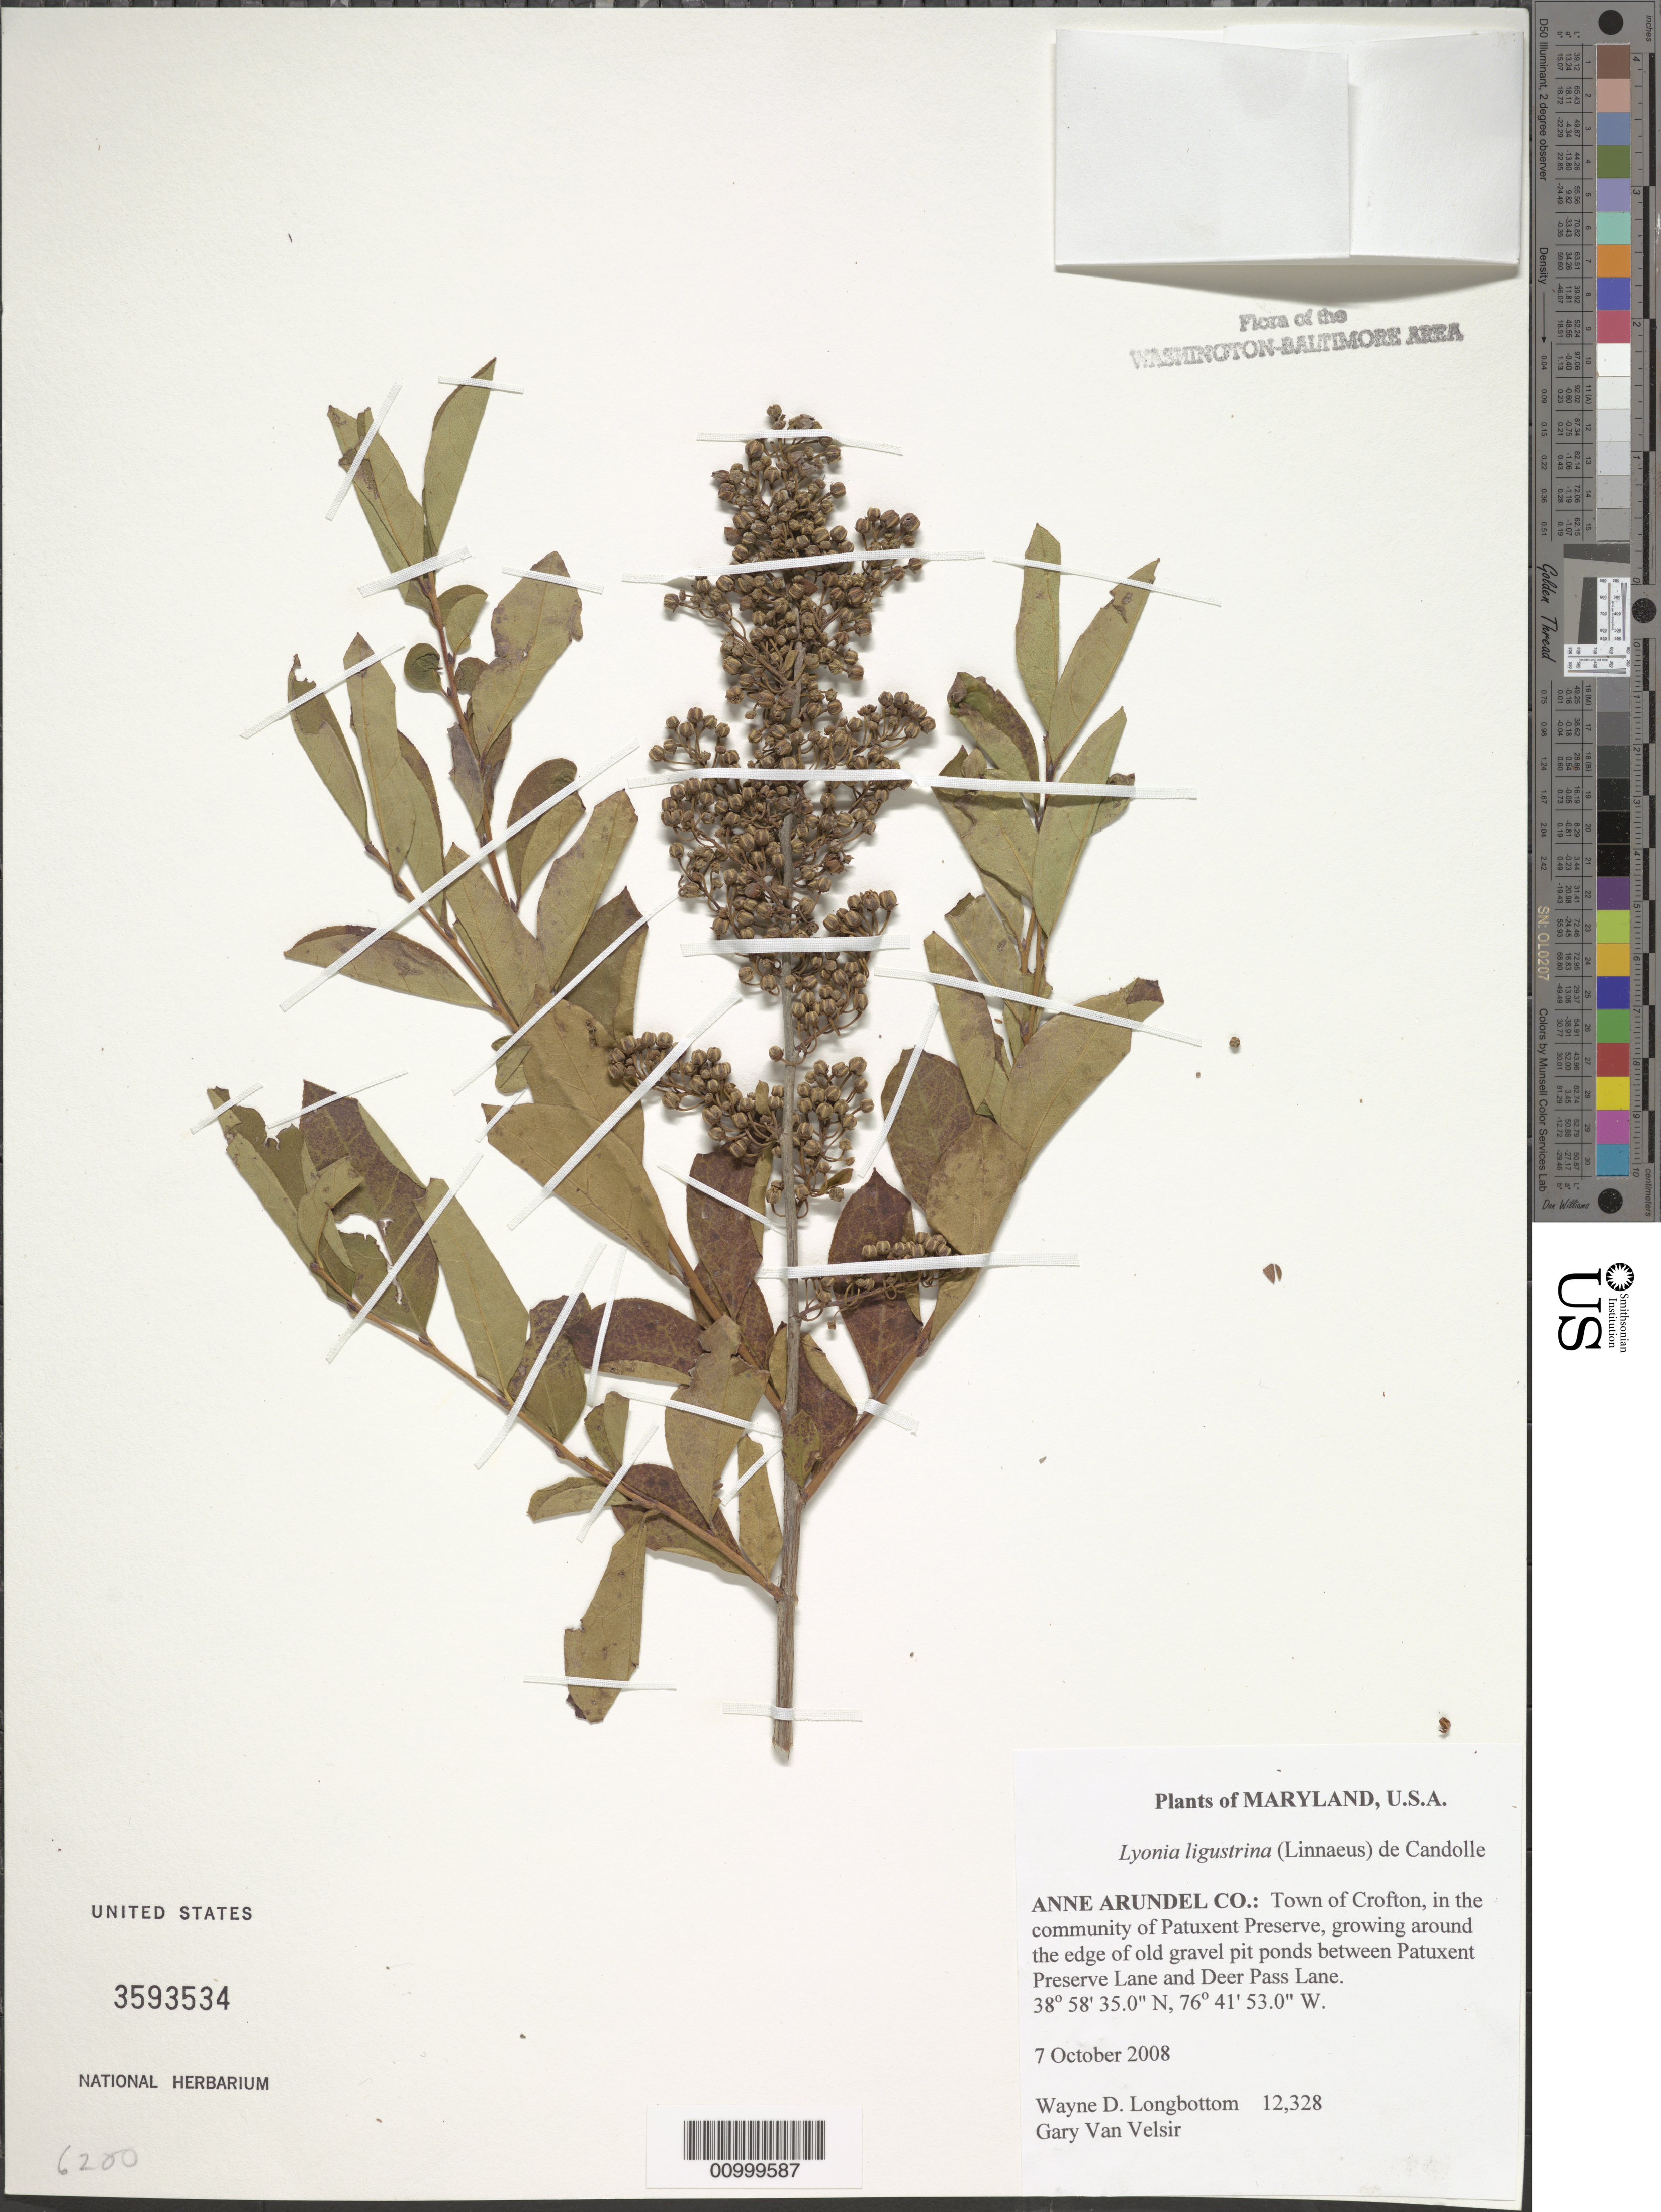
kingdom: Plantae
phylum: Tracheophyta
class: Magnoliopsida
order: Ericales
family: Ericaceae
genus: Lyonia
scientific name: Lyonia ligustrina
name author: (L.) DC.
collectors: W. D. Longbottom & G. Van Velsir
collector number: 12328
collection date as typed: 7 October 2008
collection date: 2008-10-07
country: United States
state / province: Maryland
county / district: Anne Arundel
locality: Town of Crofton, in the community of Patuxent Preserve, between Patuxent Preserve Lane and Deer Pass Lane.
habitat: growing around the edge of old gravel pit ponds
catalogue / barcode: US 3593534